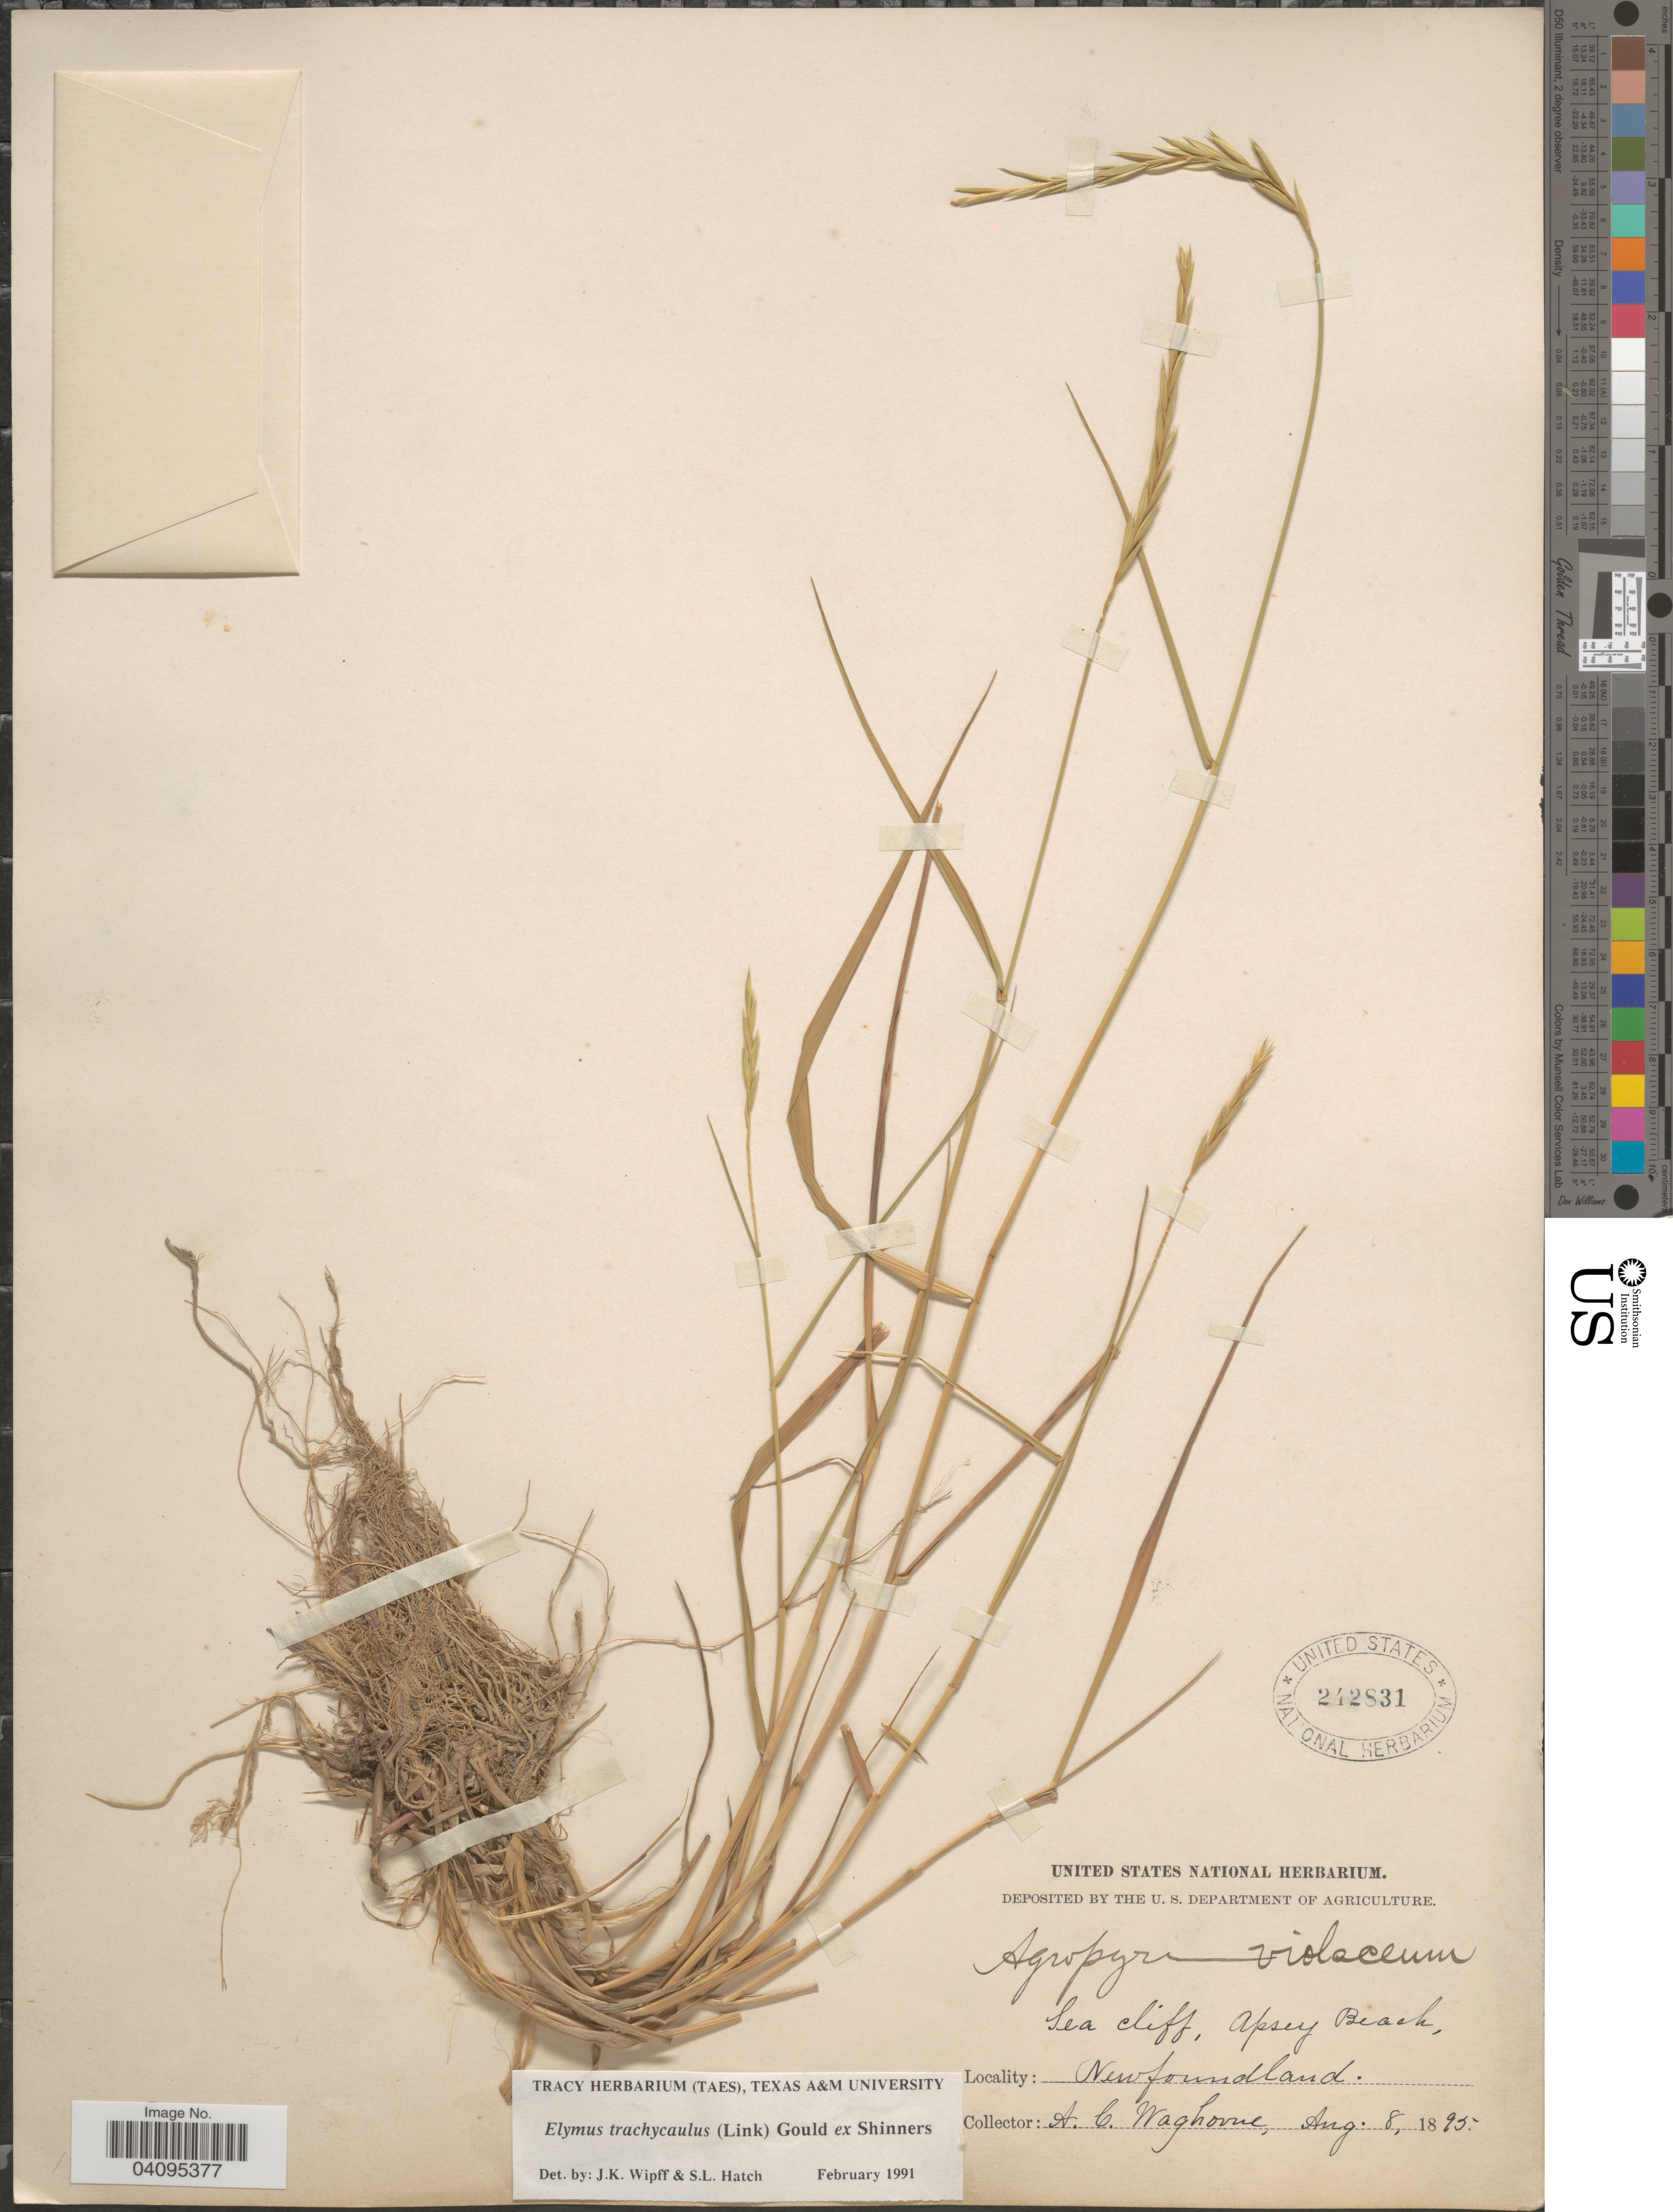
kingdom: Plantae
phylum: Tracheophyta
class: Liliopsida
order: Poales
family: Poaceae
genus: Elymus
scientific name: Elymus trachycaulus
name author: (Link) Gould ex Shinners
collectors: A. Waghorne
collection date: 1895-08-08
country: Canada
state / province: Newfoundland and Labrador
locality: Sea cliff, Apsey Beach.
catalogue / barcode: US 242831